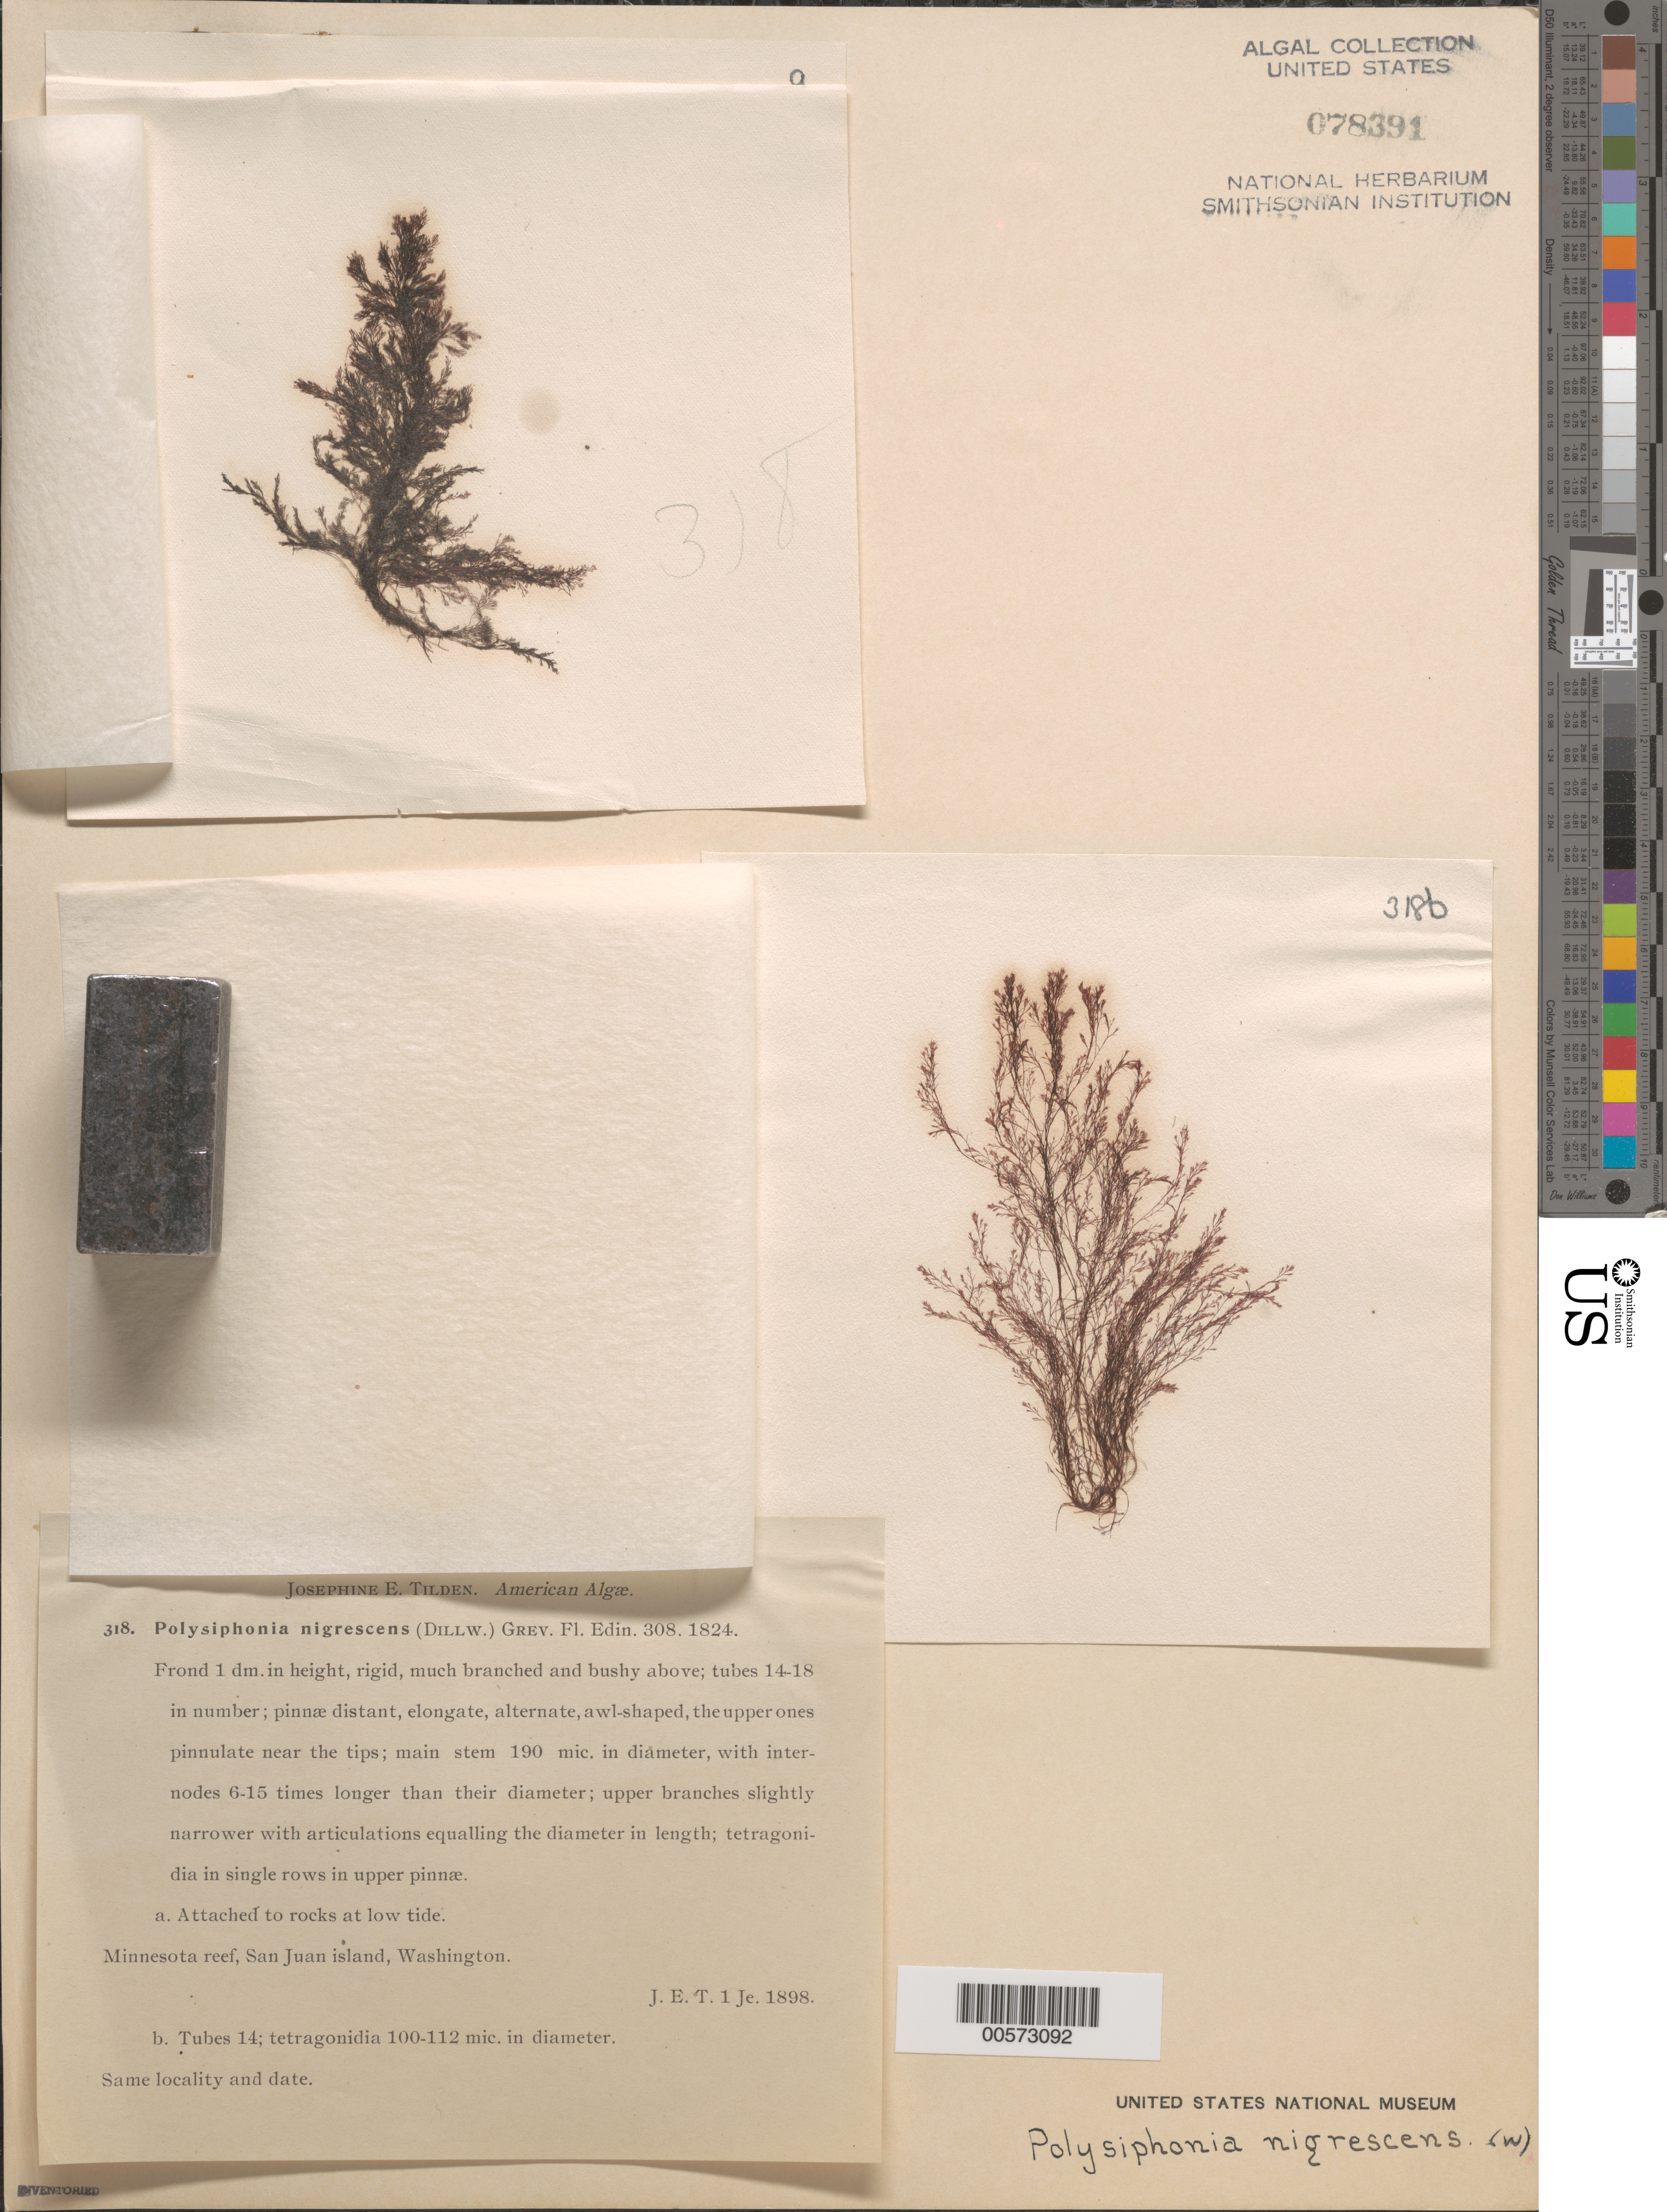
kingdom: Plantae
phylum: Rhodophyta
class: Florideophyceae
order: Ceramiales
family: Rhodomelaceae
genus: Vertebrata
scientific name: Vertebrata fucoides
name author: (Hudson) Kuntze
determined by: Algae name updating Project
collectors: J. E. Tilden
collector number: JET 318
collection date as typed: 01 Jun 1898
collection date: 1898-06-01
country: United States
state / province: Washington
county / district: San Juan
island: San Juan Island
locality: Minnesota Reef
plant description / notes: Tilden, American Algae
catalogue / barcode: US 78391